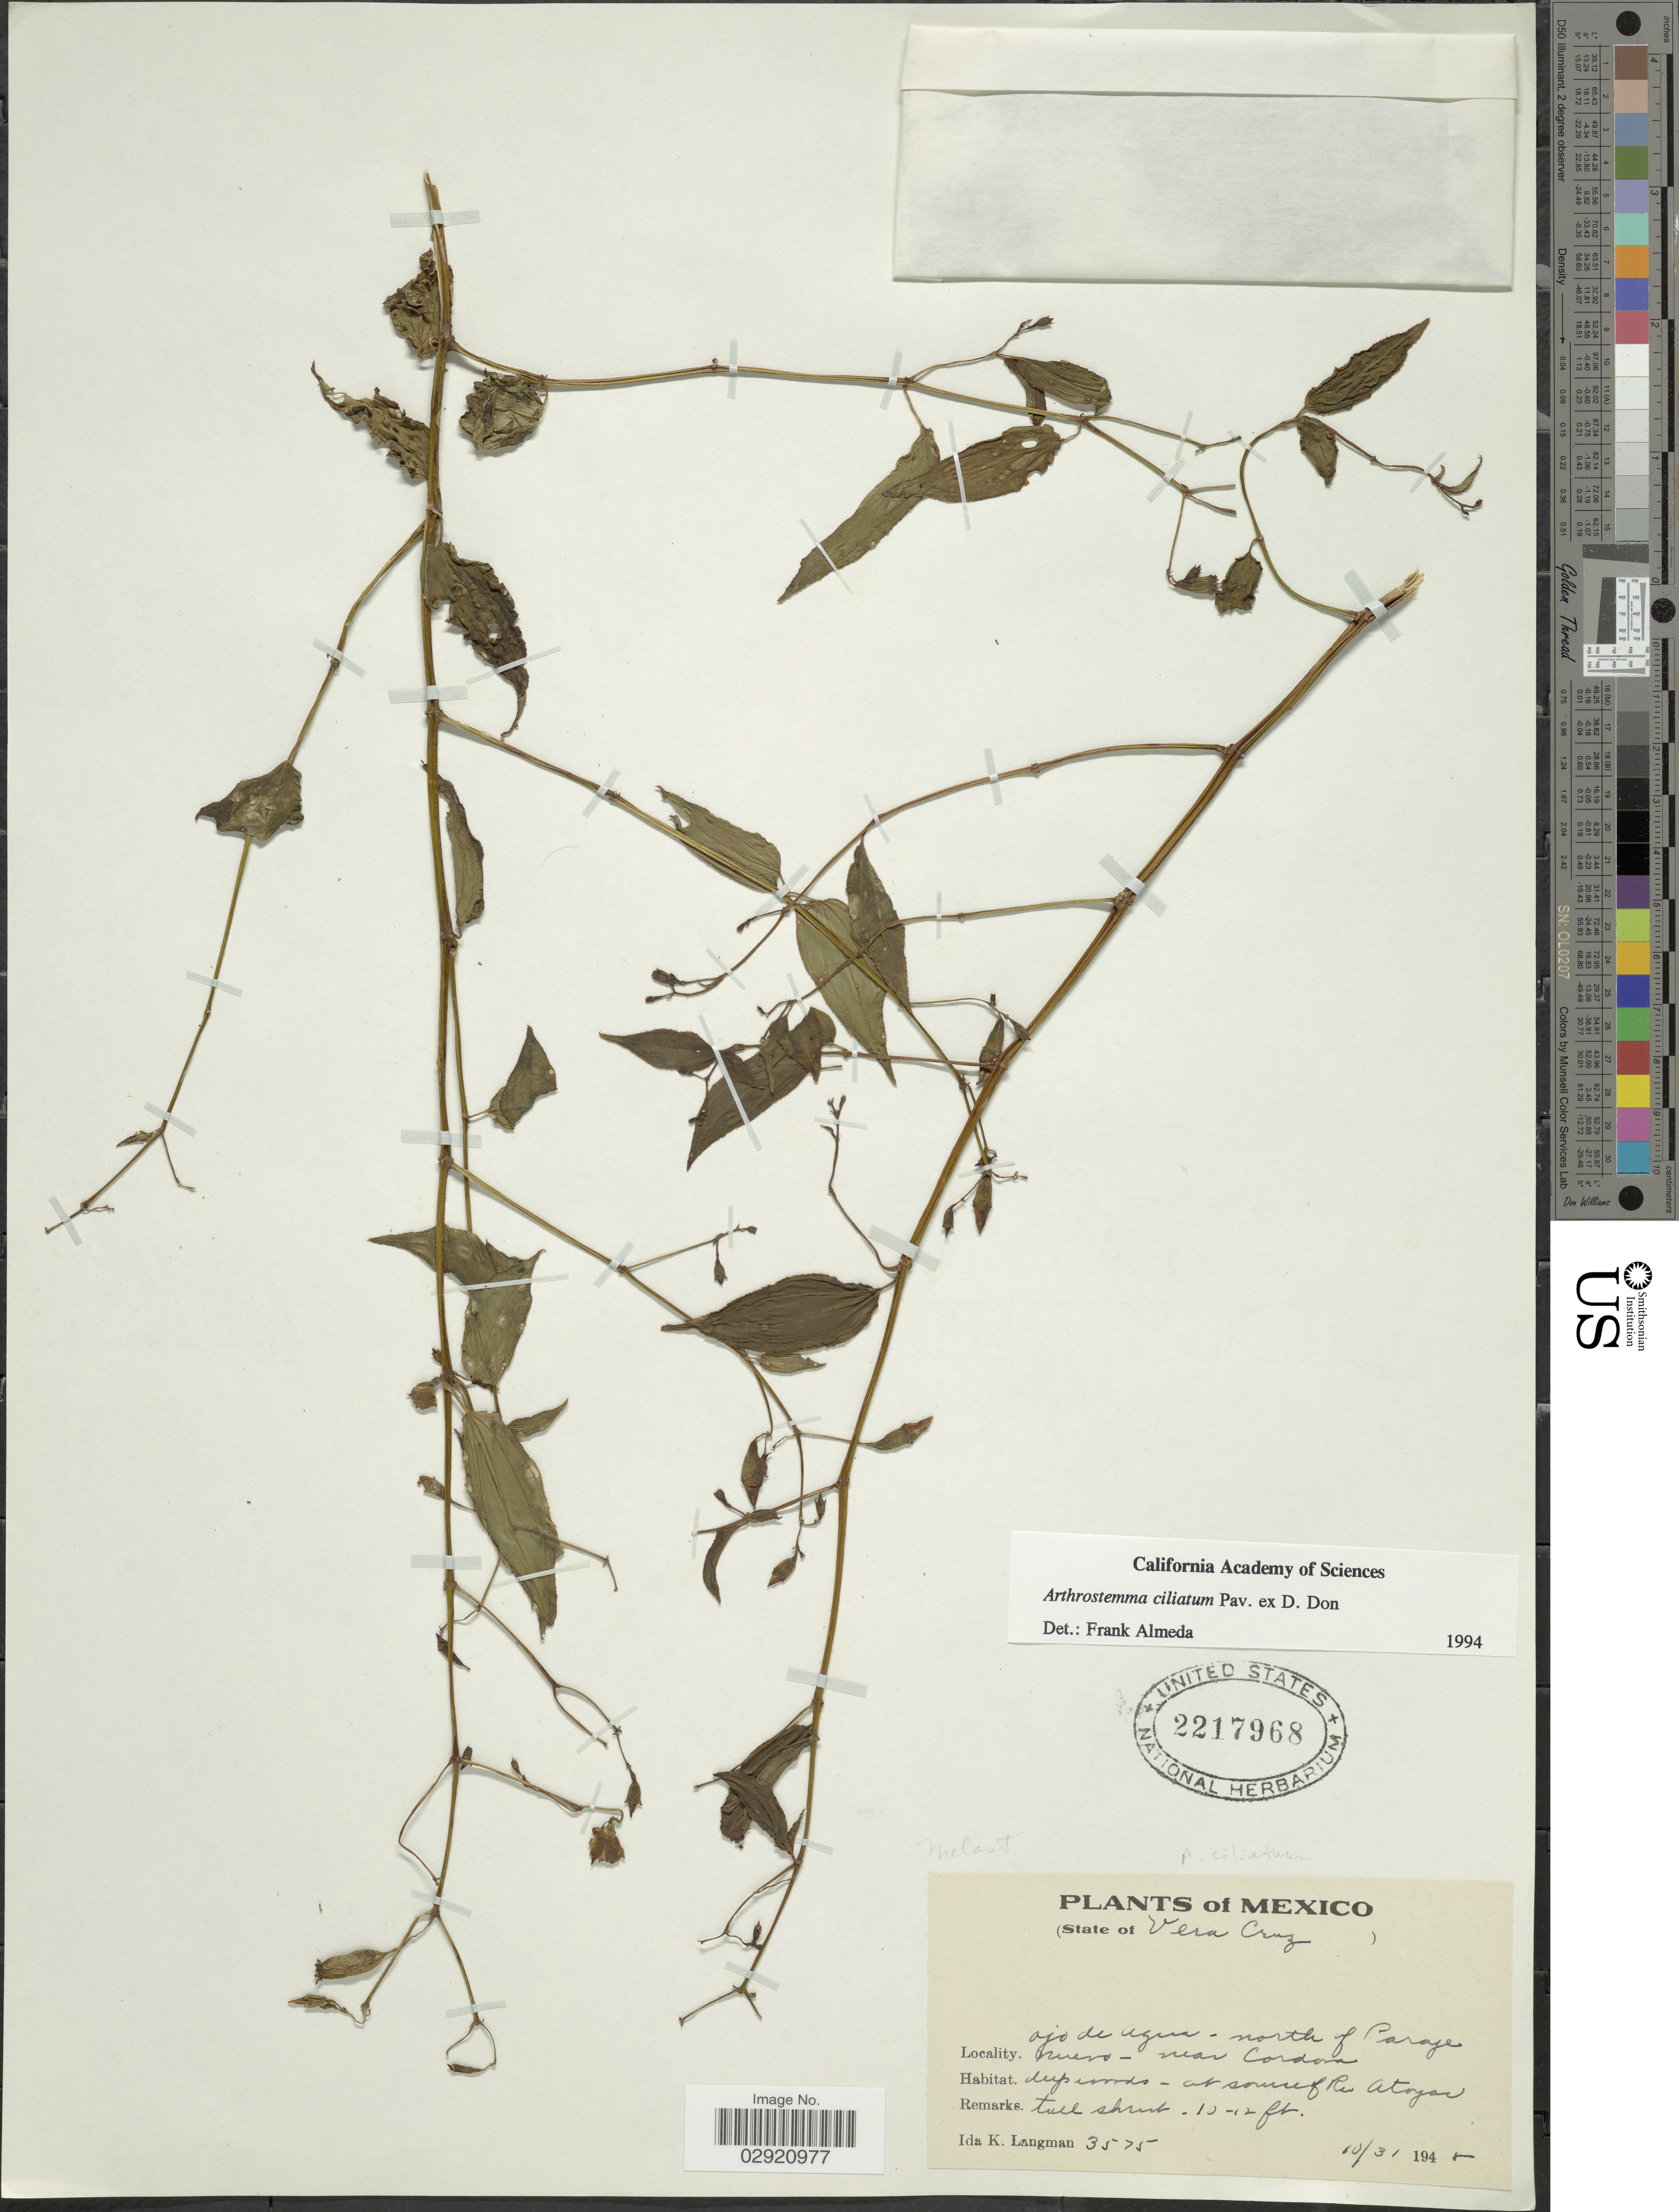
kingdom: Plantae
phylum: Tracheophyta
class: Magnoliopsida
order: Myrtales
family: Melastomataceae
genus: Arthrostemma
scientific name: Arthrostemma ciliatum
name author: Pav. ex D. Don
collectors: I. K. Langman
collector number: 3575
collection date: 1945-10-31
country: Mexico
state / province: Veracruz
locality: State of Vera Cruz. Ojo de Agua-north of Paraje Nuevo-near Cordova. Source of Rio Atoyac.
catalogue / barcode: US 2217968